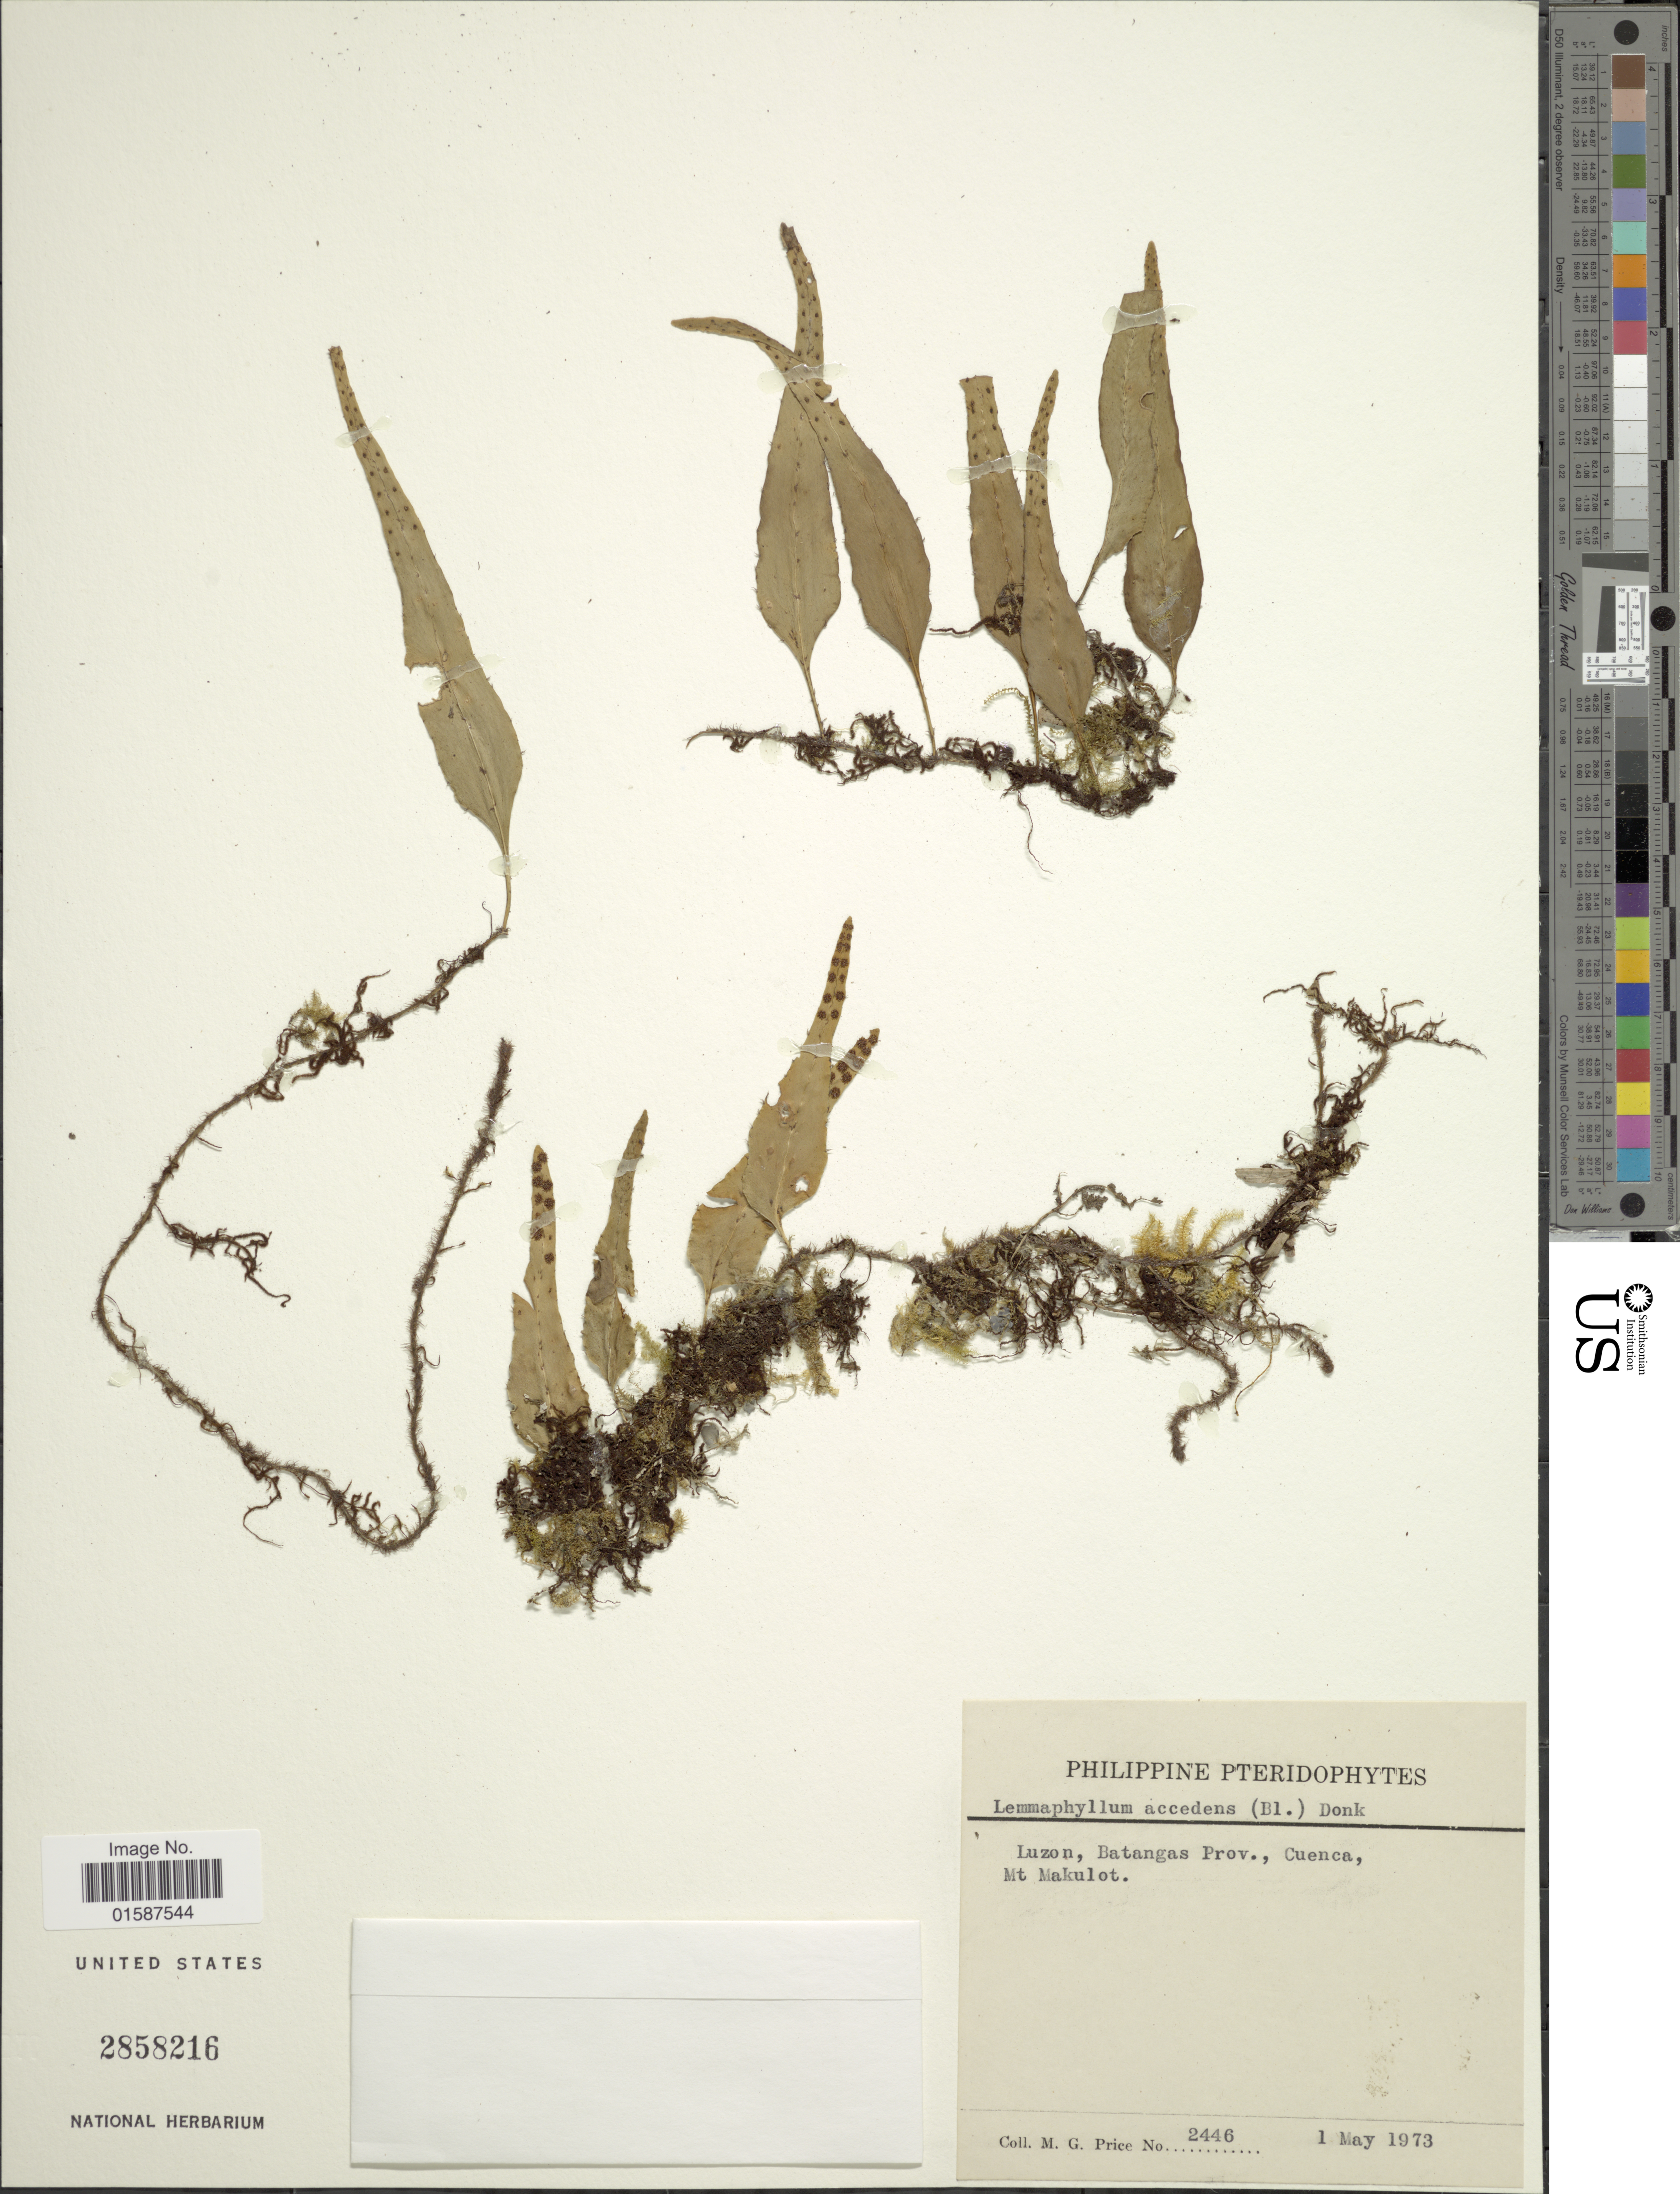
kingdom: Plantae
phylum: Tracheophyta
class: Polypodiopsida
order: Polypodiales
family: Polypodiaceae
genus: Lemmaphyllum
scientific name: Lemmaphyllum accedens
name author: (Blume) Donk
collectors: M. G. Price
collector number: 2446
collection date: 1973-05-01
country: Philippines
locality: Luzon, Batangas Prov., Cuenca, Mt Makulot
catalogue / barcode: US 2858216